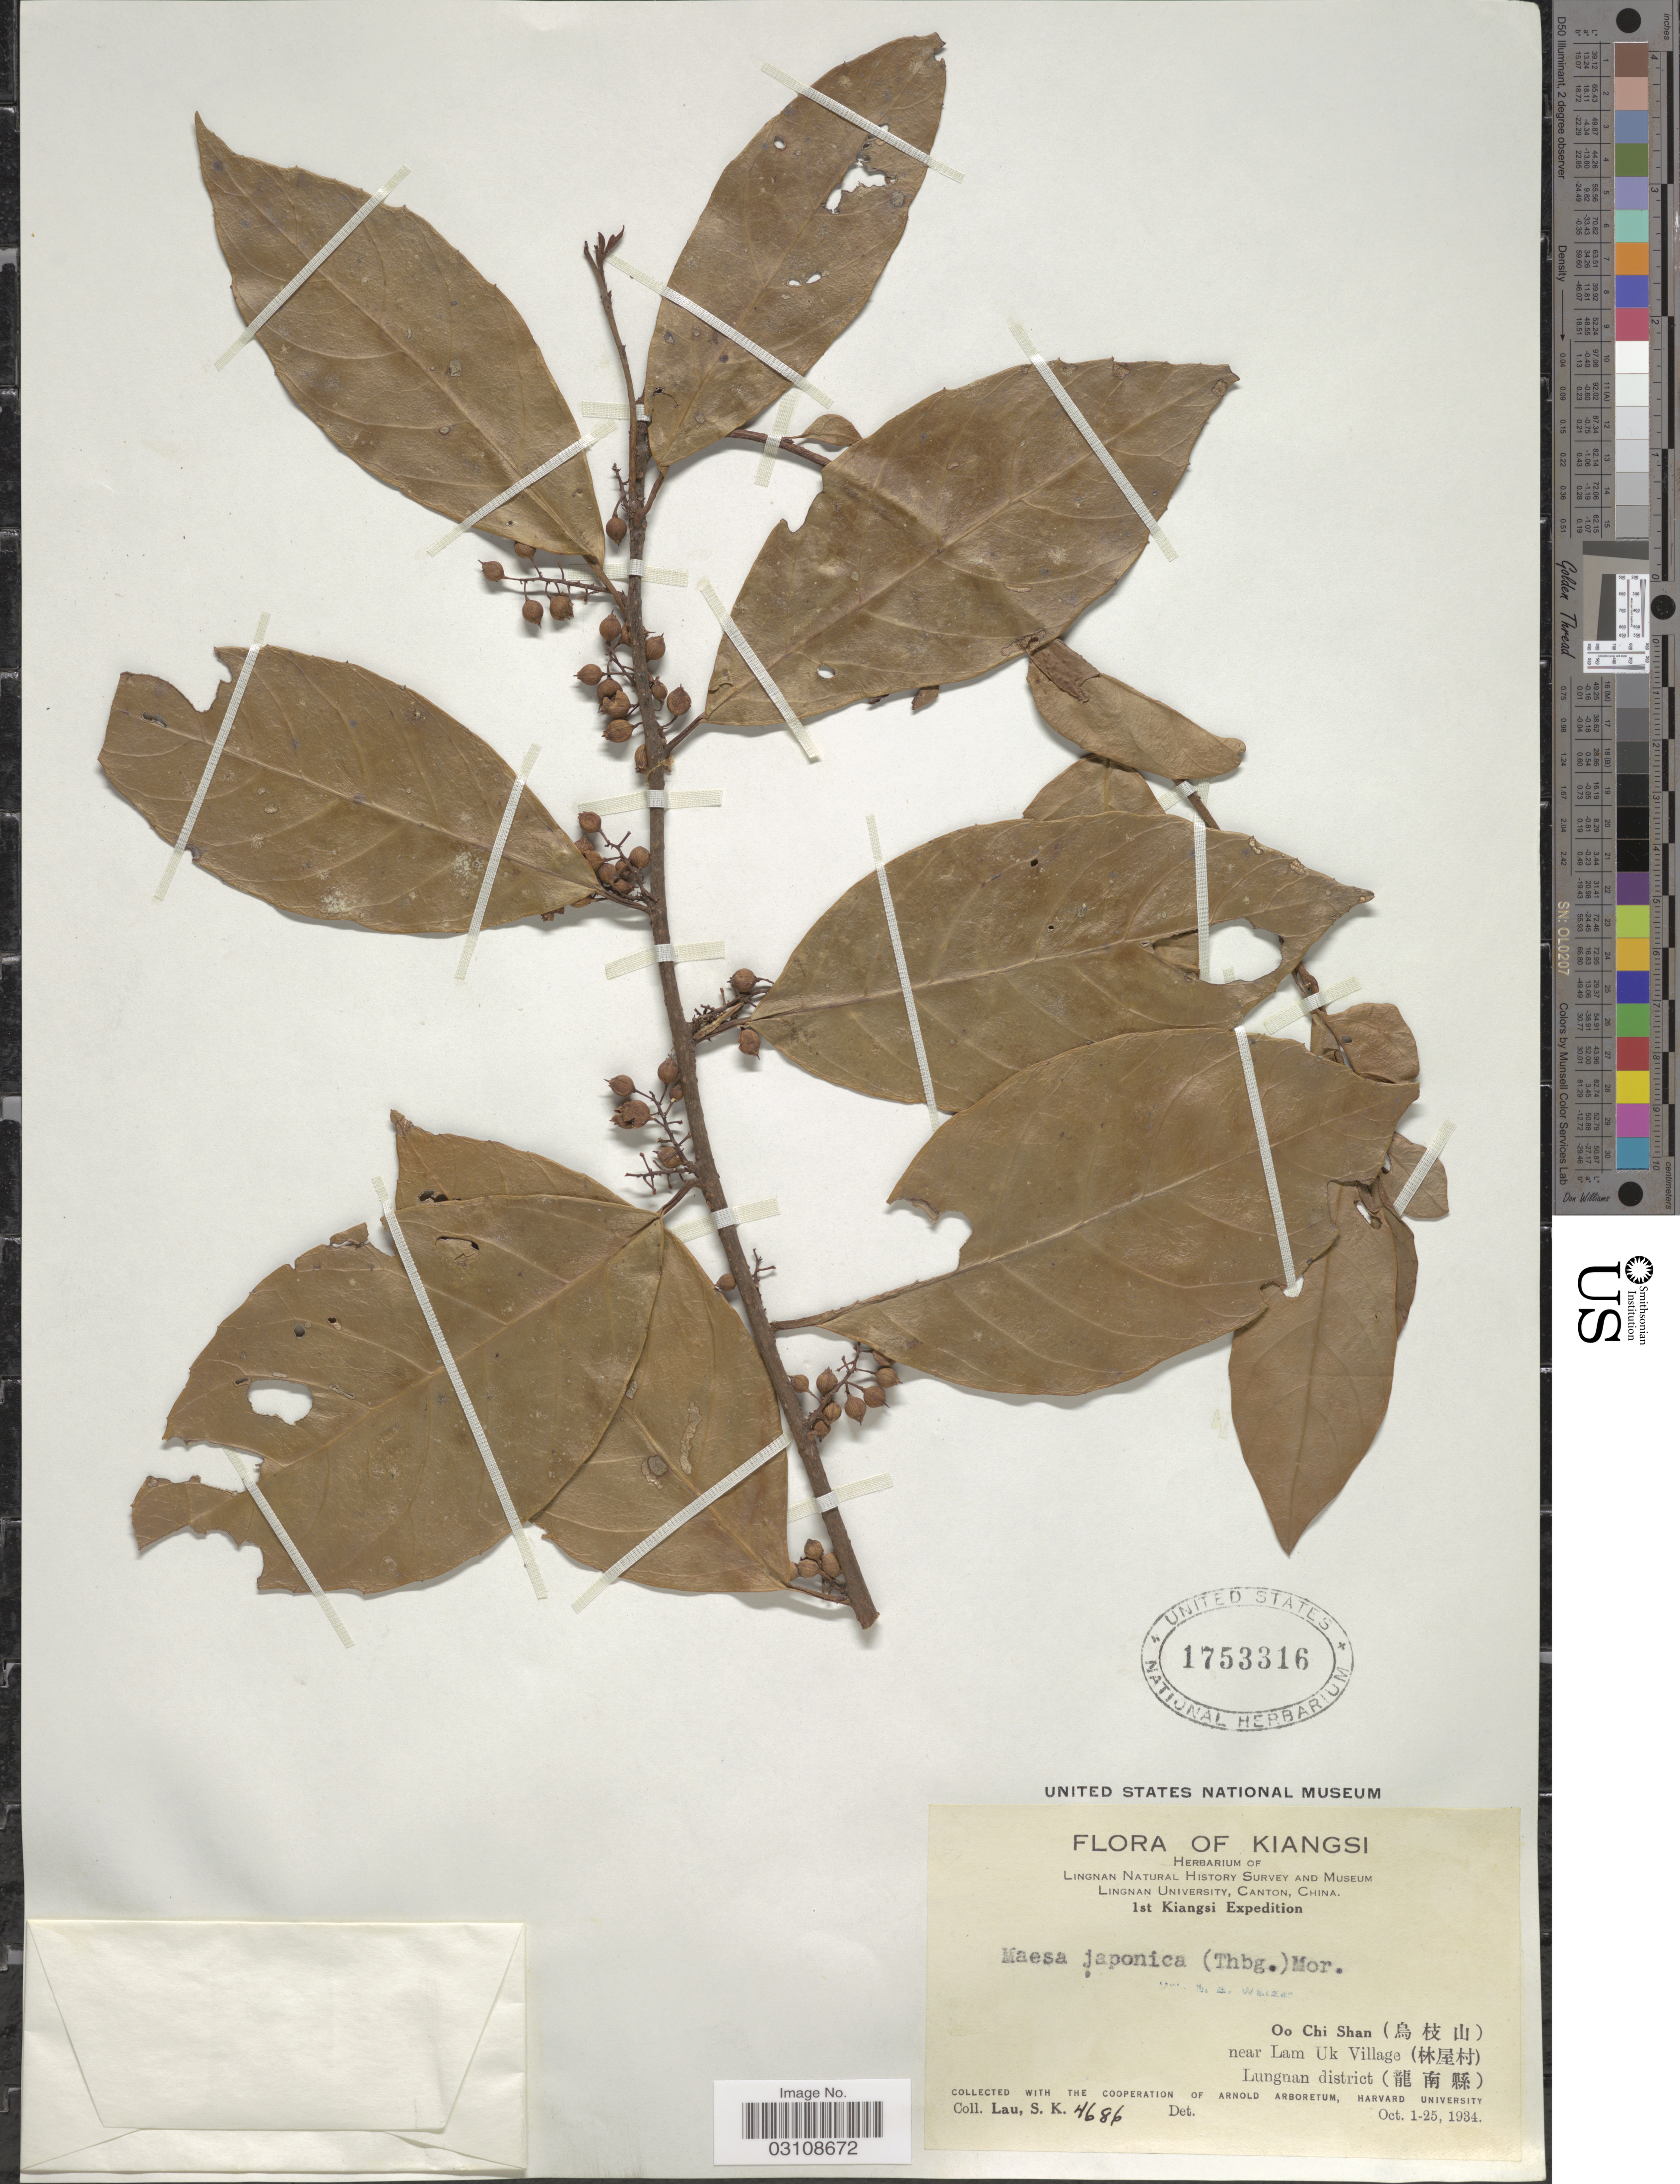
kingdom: Plantae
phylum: Tracheophyta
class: Magnoliopsida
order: Ericales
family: Primulaceae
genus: Maesa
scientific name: Maesa japonica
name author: Merr.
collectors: S. K. Lau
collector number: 4686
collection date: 1934-10-01/1934-10-25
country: China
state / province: Jiangxi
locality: Kiangsi, Oo Chi Shan, near Lam Uk Village, Lungnan district.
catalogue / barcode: US 1753316